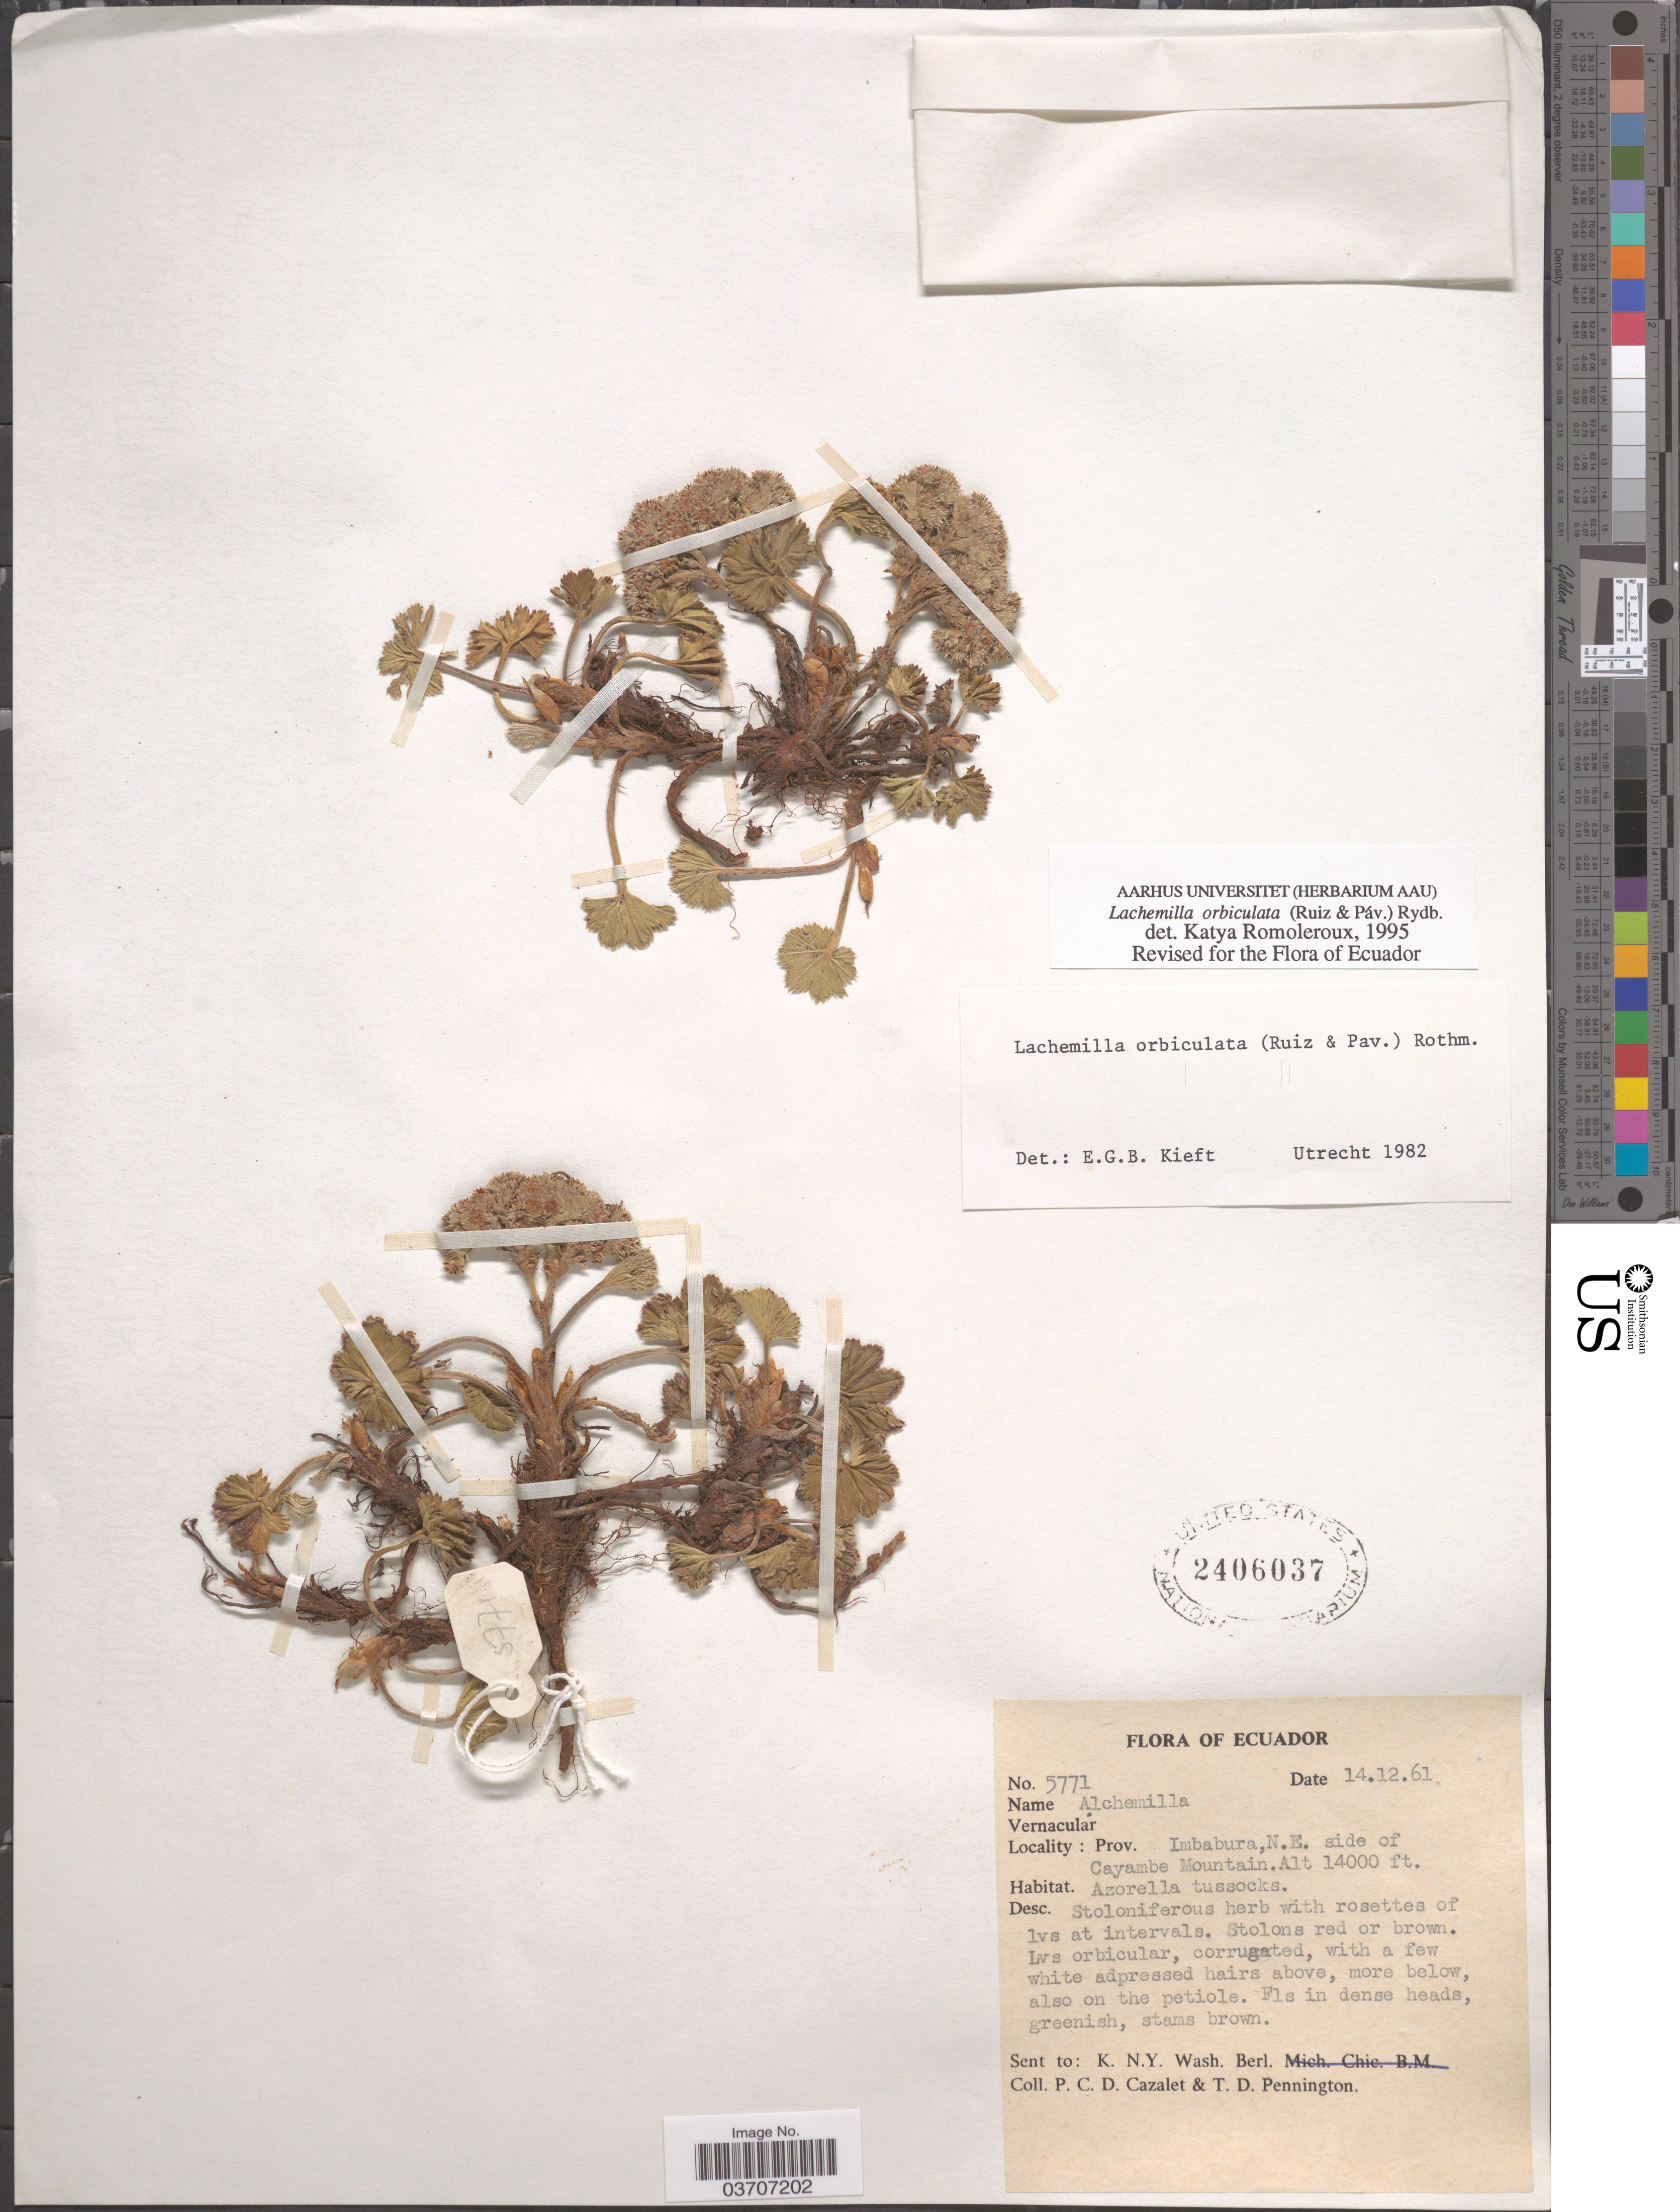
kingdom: Plantae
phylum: Tracheophyta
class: Magnoliopsida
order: Rosales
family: Rosaceae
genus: Lachemilla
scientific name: Lachemilla orbiculata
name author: (Ruiz & Pav.) Rydb.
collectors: P. C. D. Cazalet & T. D. Pennington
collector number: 5771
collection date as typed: Transcribed d/m/y: 14/12/61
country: Ecuador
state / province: Imbabura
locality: N.E. side of Cayambe Mountain.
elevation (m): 4267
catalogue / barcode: US 2406037